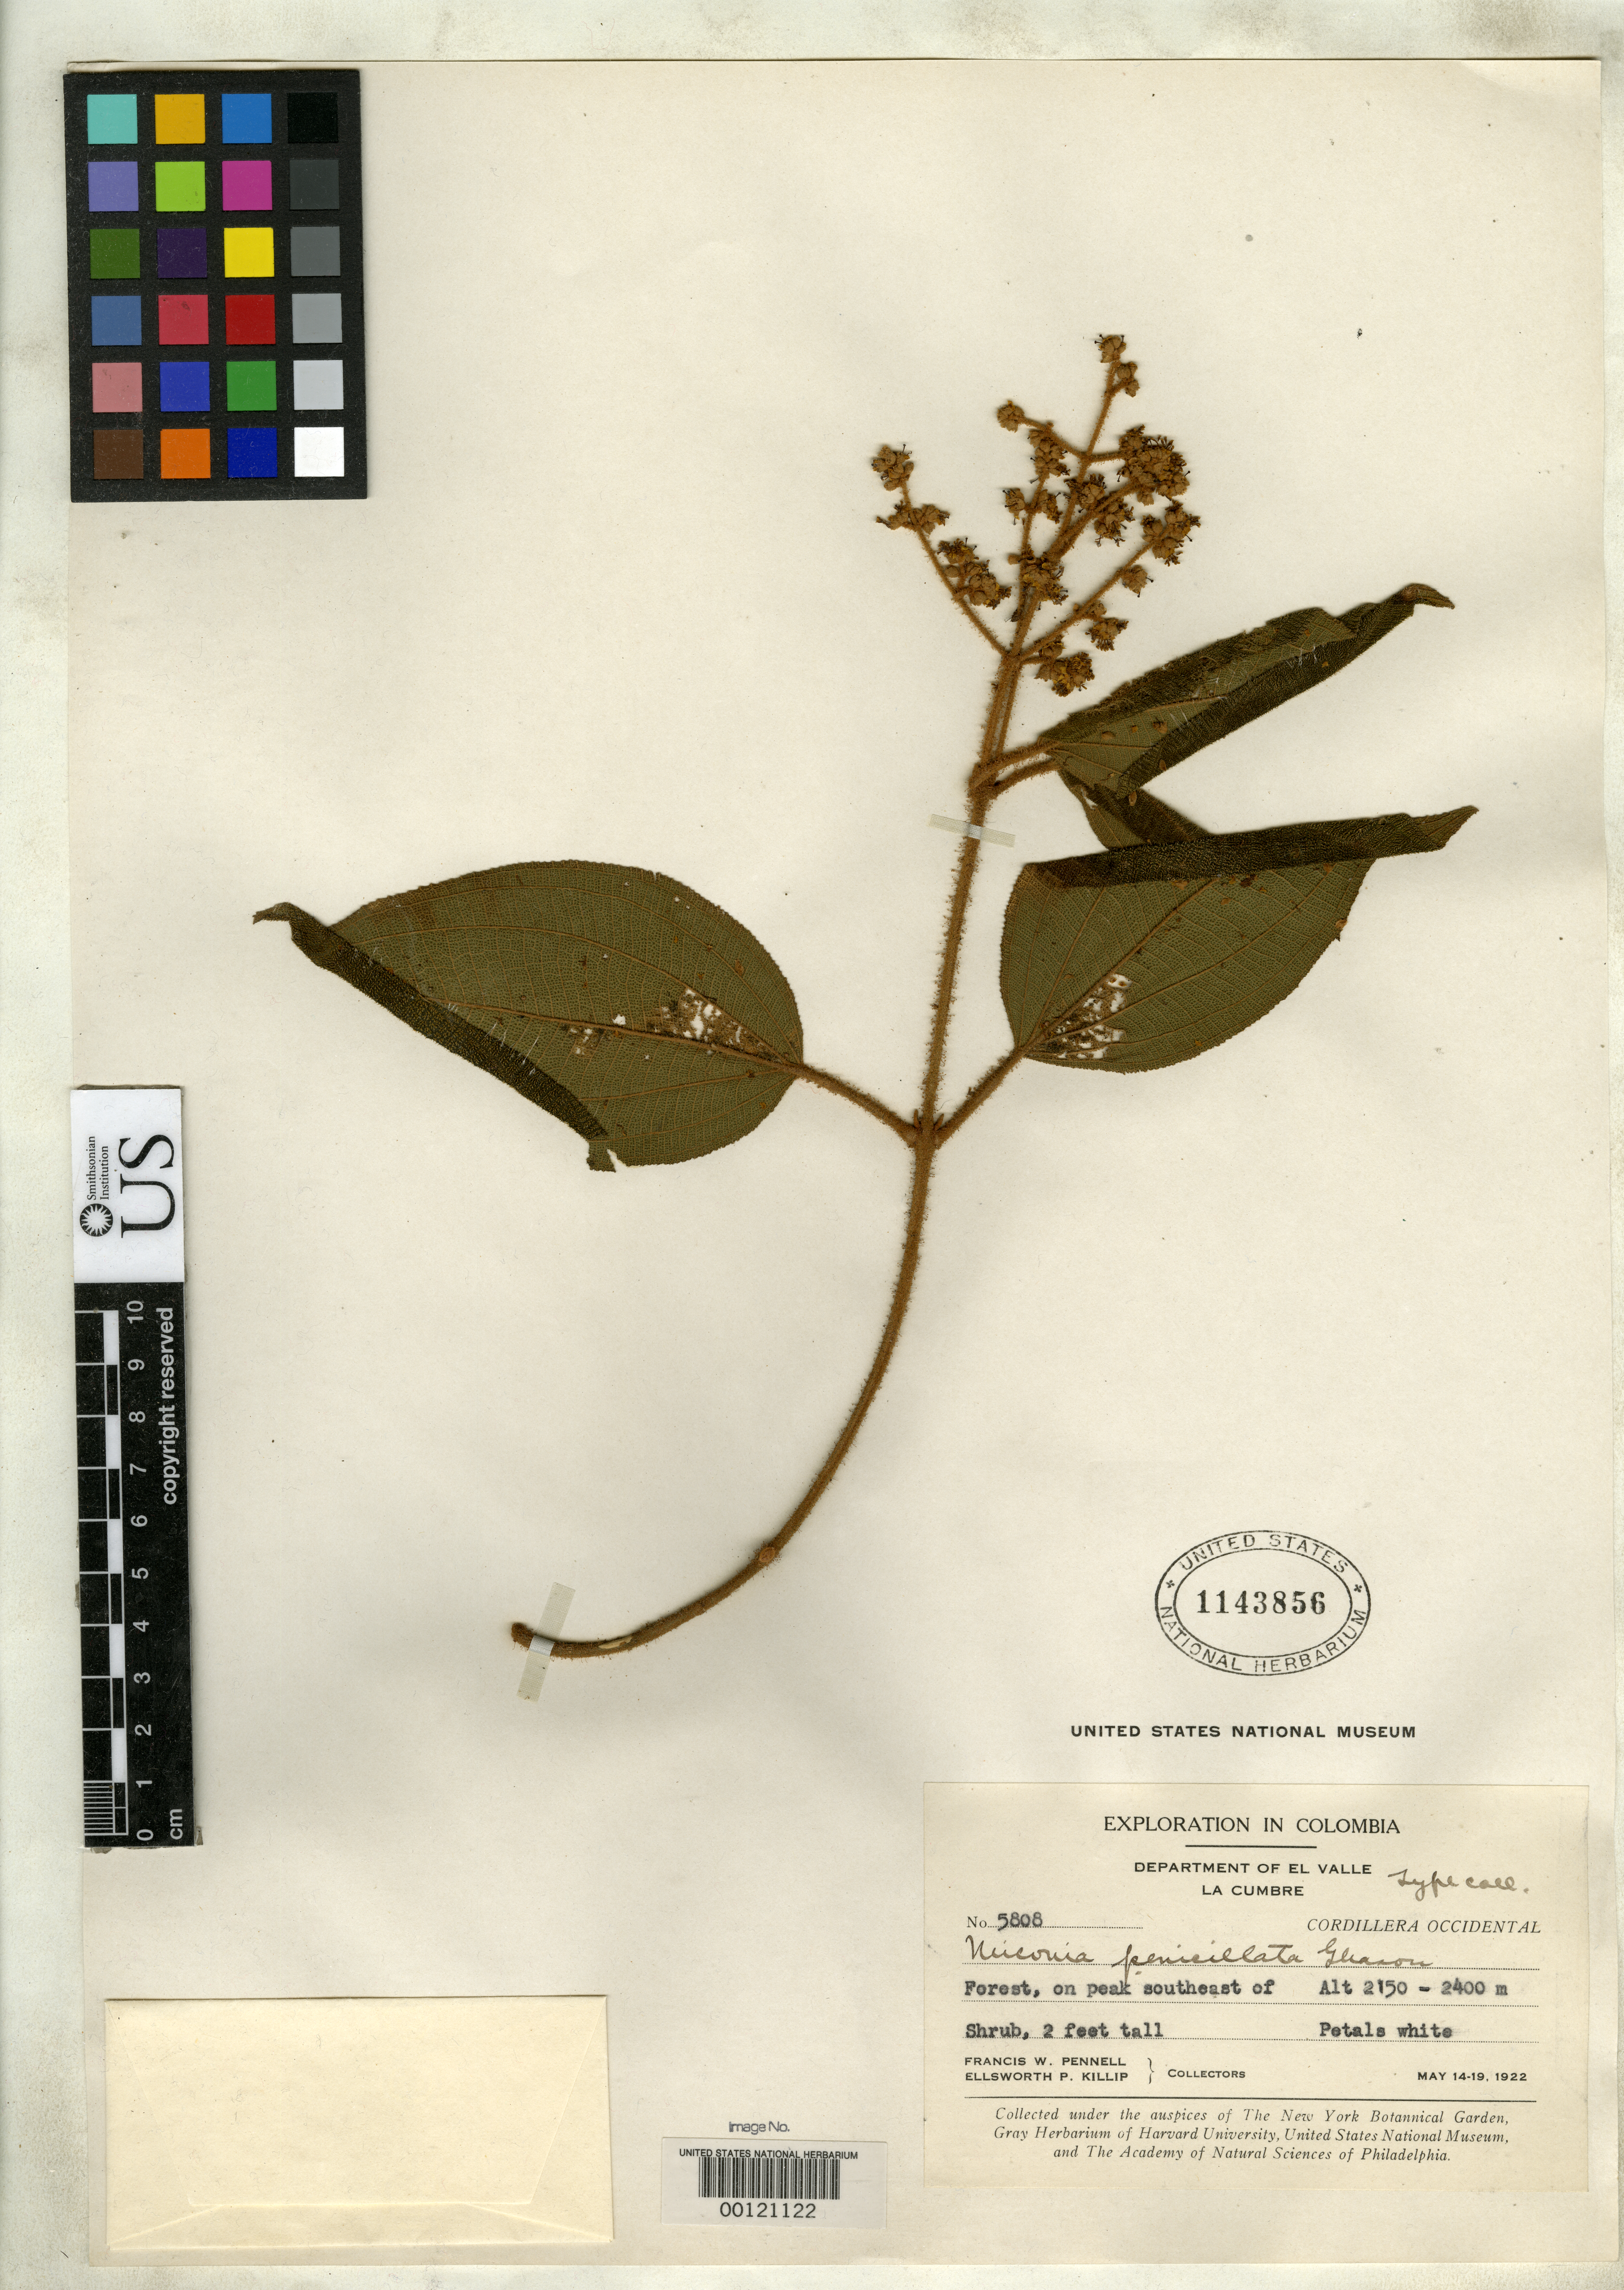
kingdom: Plantae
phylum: Tracheophyta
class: Magnoliopsida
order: Myrtales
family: Melastomataceae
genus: Miconia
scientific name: Miconia penicillata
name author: Gleason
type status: Isotype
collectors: F. W. Pennell & E. P. Killip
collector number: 5808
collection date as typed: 14 May 1922 to 19 May 1922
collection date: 1922-05-14/1922-05-19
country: Colombia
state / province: Valle del Cauca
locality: SE of La Cumbe.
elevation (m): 2150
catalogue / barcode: US 1143856